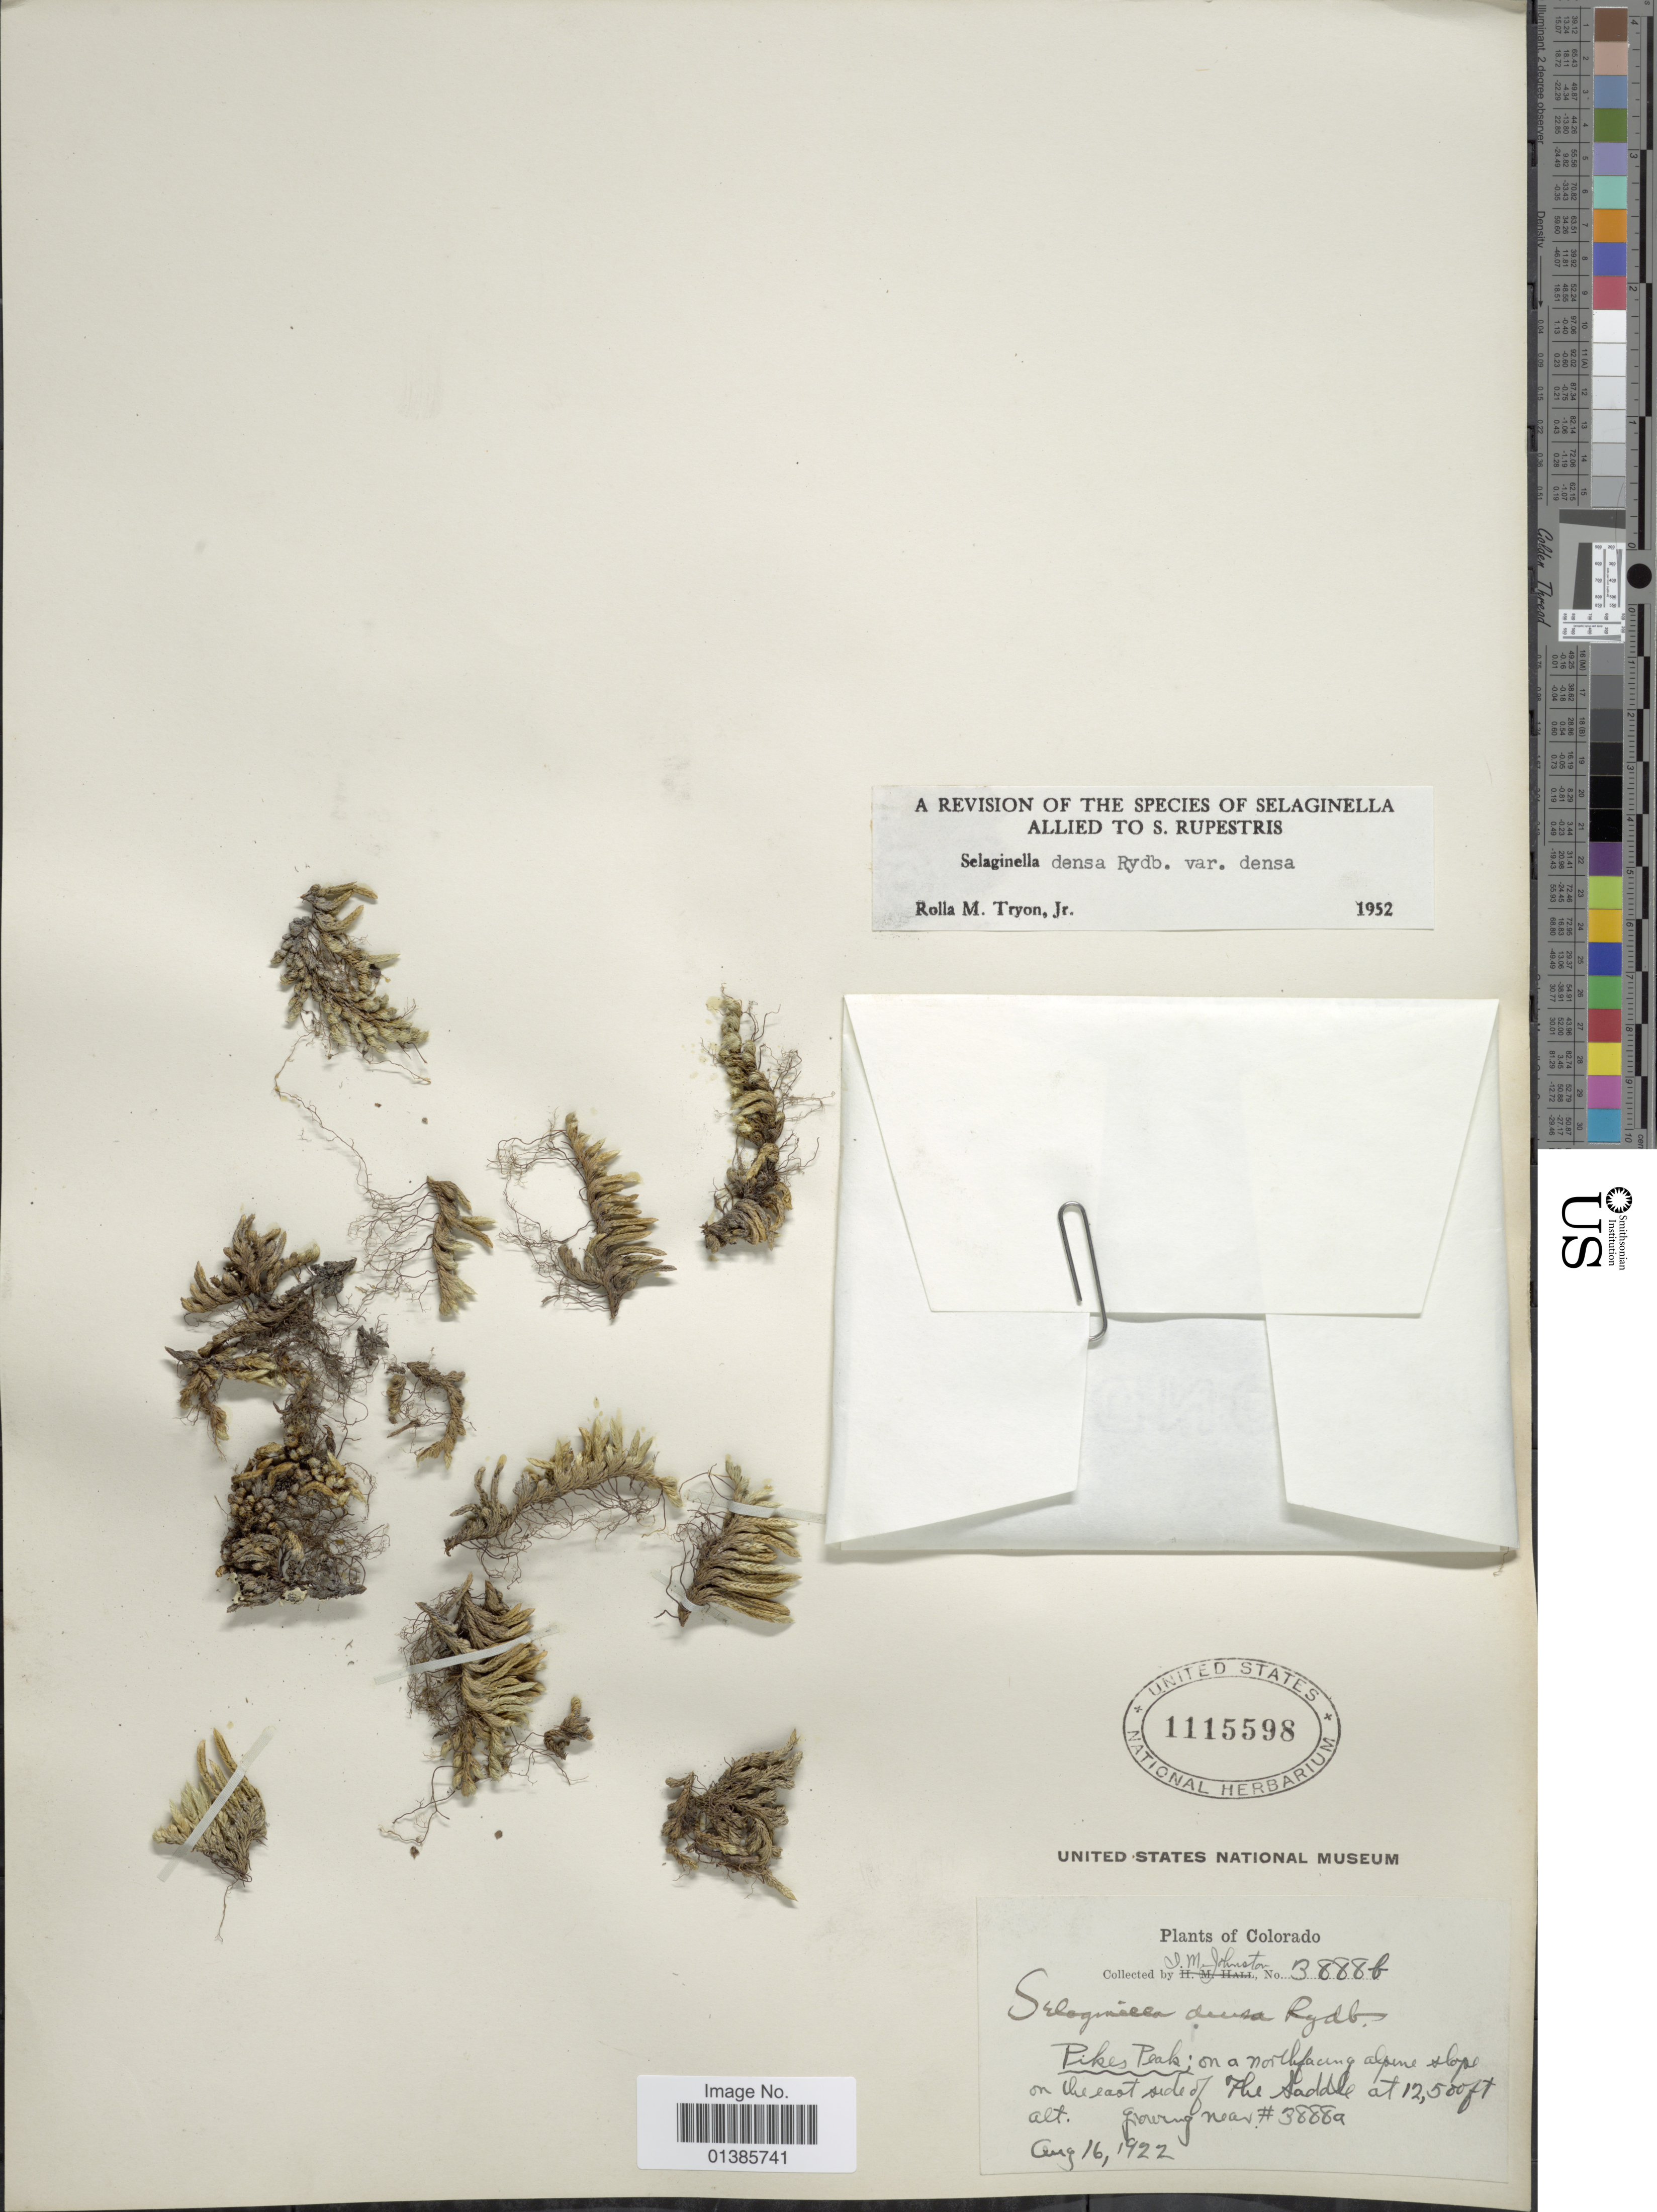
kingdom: Plantae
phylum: Tracheophyta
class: Lycopodiopsida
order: Selaginellales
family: Selaginellaceae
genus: Selaginella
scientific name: Selaginella densa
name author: Rydb.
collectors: I.M. Johnston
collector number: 3888b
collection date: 1922-08-16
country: United States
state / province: Colorado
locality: Pikes Peak; on a northfacing alpine slope on the east side of the Saddle.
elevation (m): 3810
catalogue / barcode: US 1115598